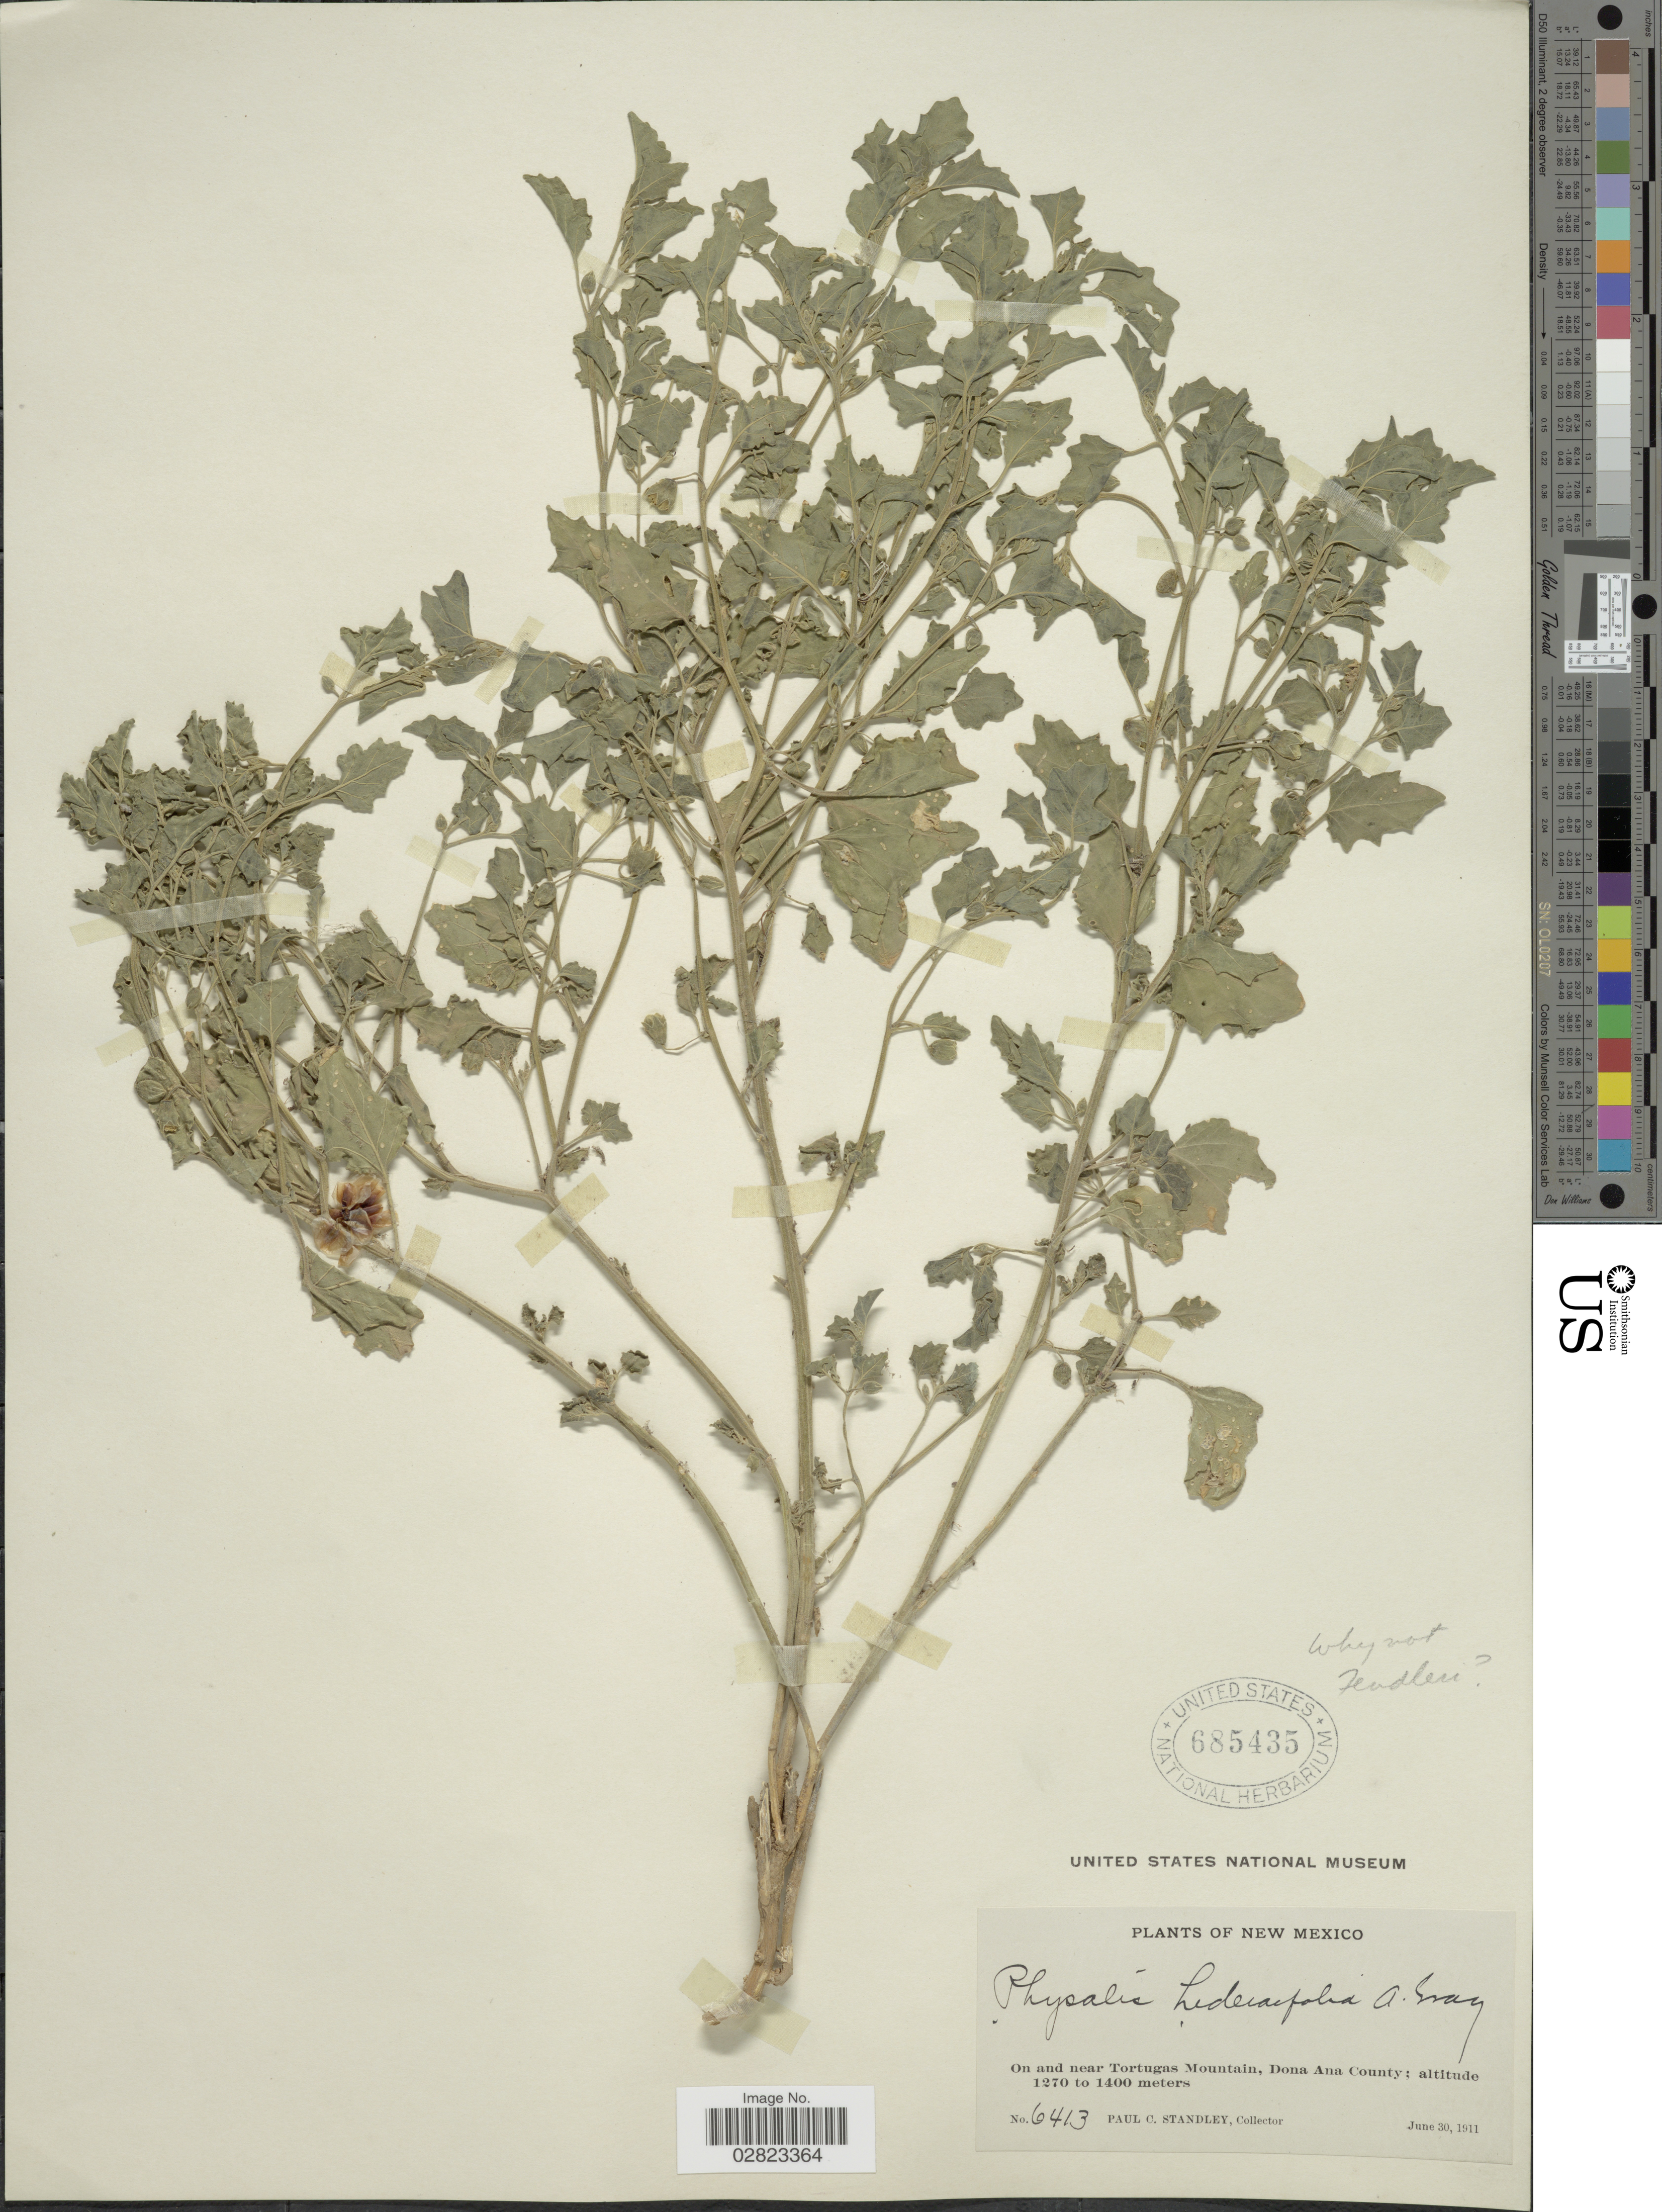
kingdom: Plantae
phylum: Tracheophyta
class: Magnoliopsida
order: Solanales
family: Solanaceae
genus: Physalis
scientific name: Physalis hederifolia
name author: A. Gray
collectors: P. C. Standley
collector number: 6413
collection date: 1911-06-30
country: United States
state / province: New Mexico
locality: On and near Tortugas Mountain, Dona Ana County.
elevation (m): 1270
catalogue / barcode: US 685435